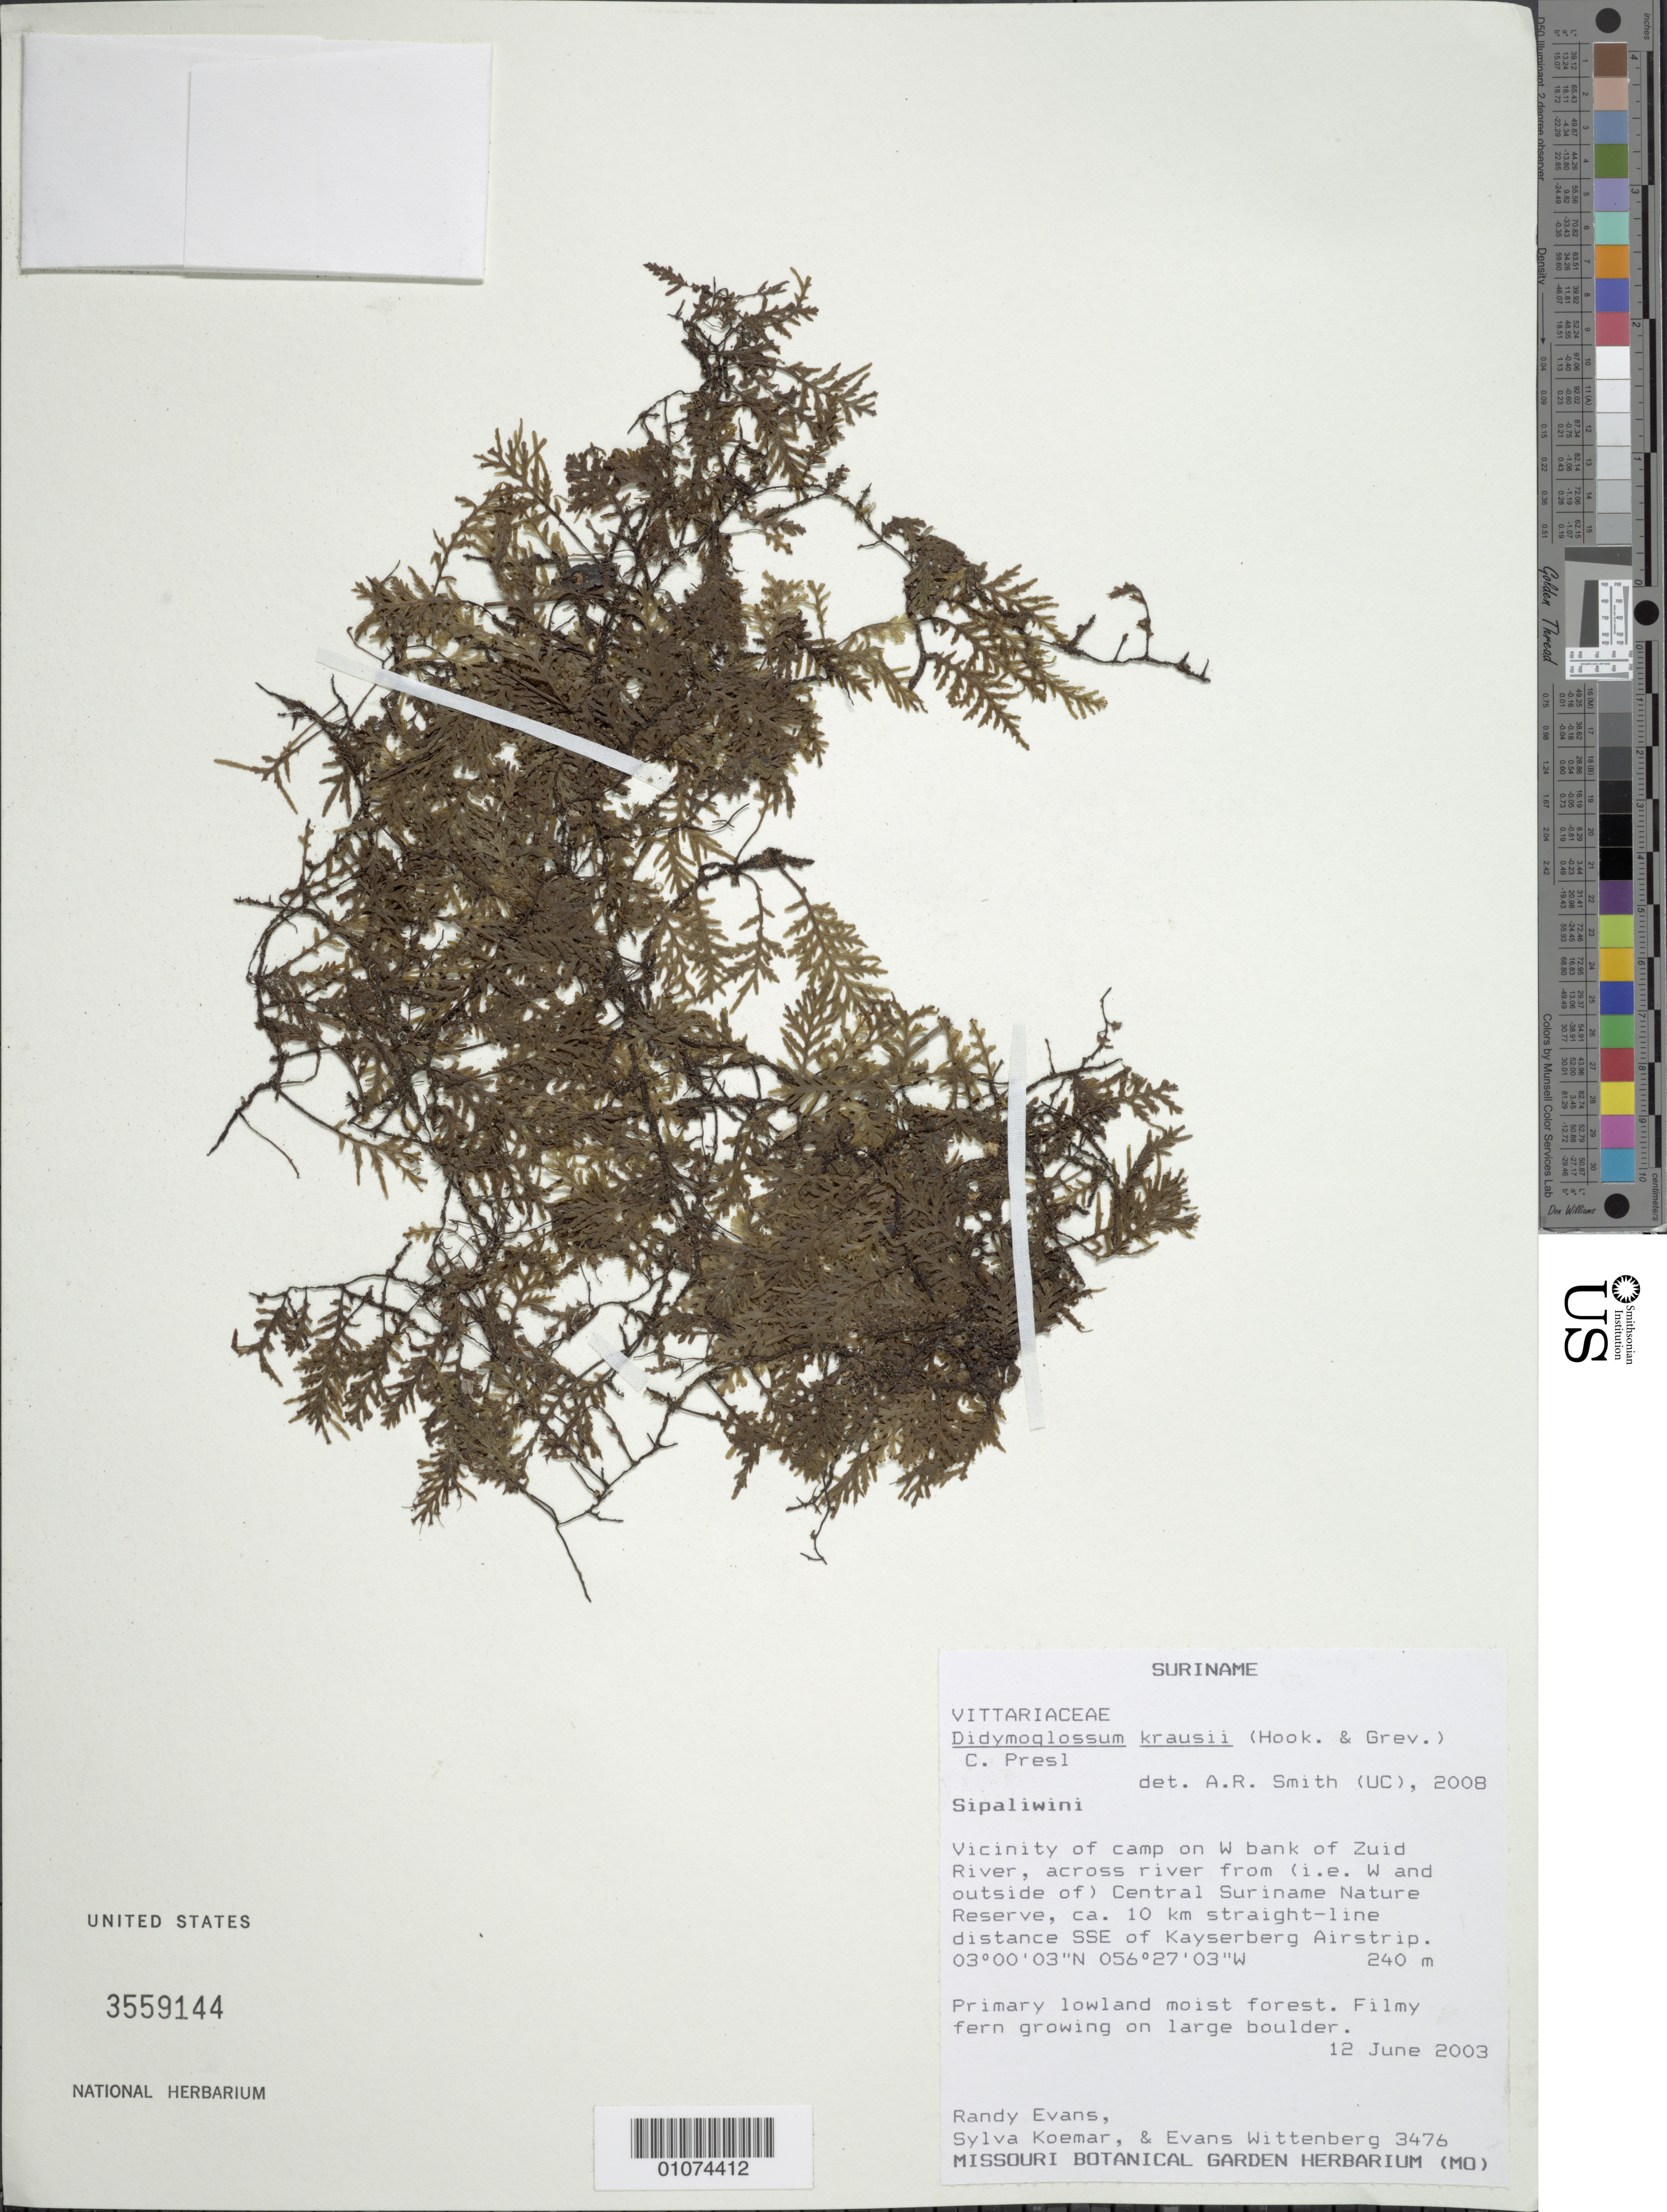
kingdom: Plantae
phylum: Tracheophyta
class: Polypodiopsida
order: Hymenophyllales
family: Hymenophyllaceae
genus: Didymoglossum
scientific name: Didymoglossum kraussii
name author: (Hook. & Grev.) C. Presl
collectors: R. Evans, S. Koemar & E. Wittenberg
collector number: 3476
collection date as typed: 12-Jun-03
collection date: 2003-06-12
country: Suriname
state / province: Sipaliwini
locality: Vicinity of camp on W bank of Zuid River, across river from (i.e. W and outside of) Central Suriname Nature Reserve, ca. 10 km straight-line distance SSE of Kayerberg Airstrip.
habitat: Primary lowland moist forest.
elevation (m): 240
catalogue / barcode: US 3559144